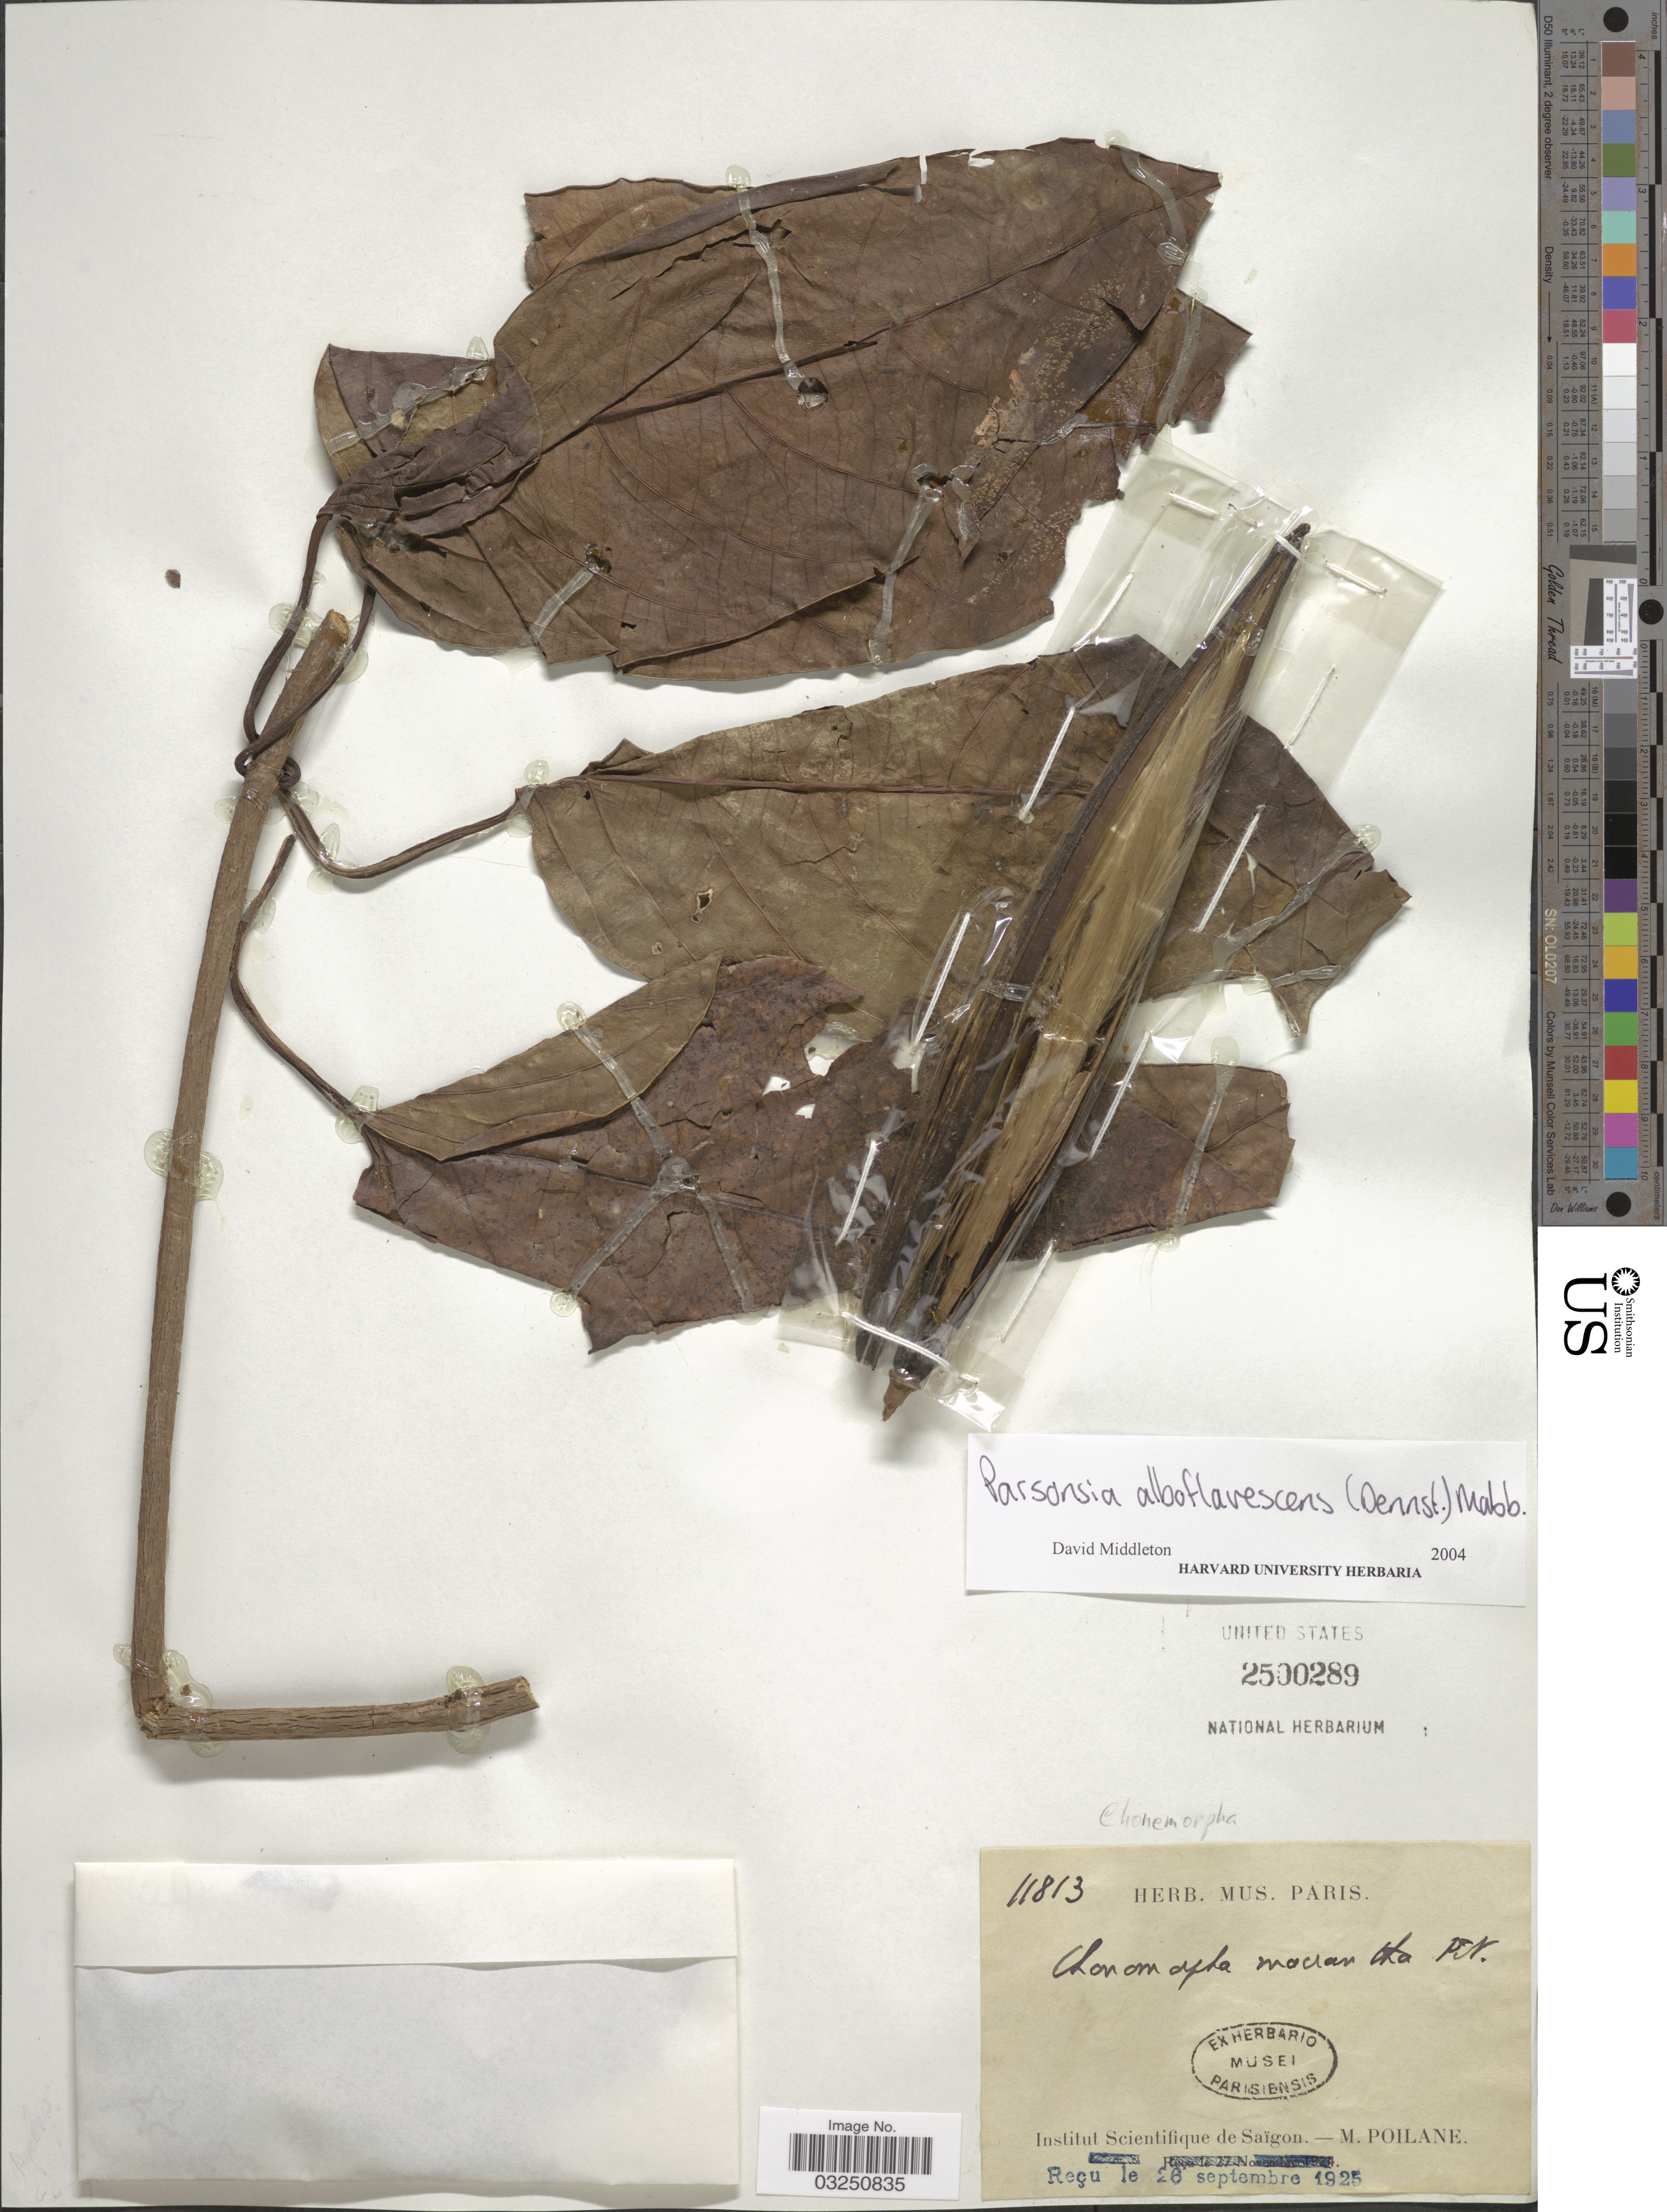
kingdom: Plantae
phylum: Tracheophyta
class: Magnoliopsida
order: Gentianales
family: Apocynaceae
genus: Parsonsia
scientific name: Parsonsia alboflavescens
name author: (Dennst.) Mabberley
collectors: M. Poilane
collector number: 11813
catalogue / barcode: US 2500289